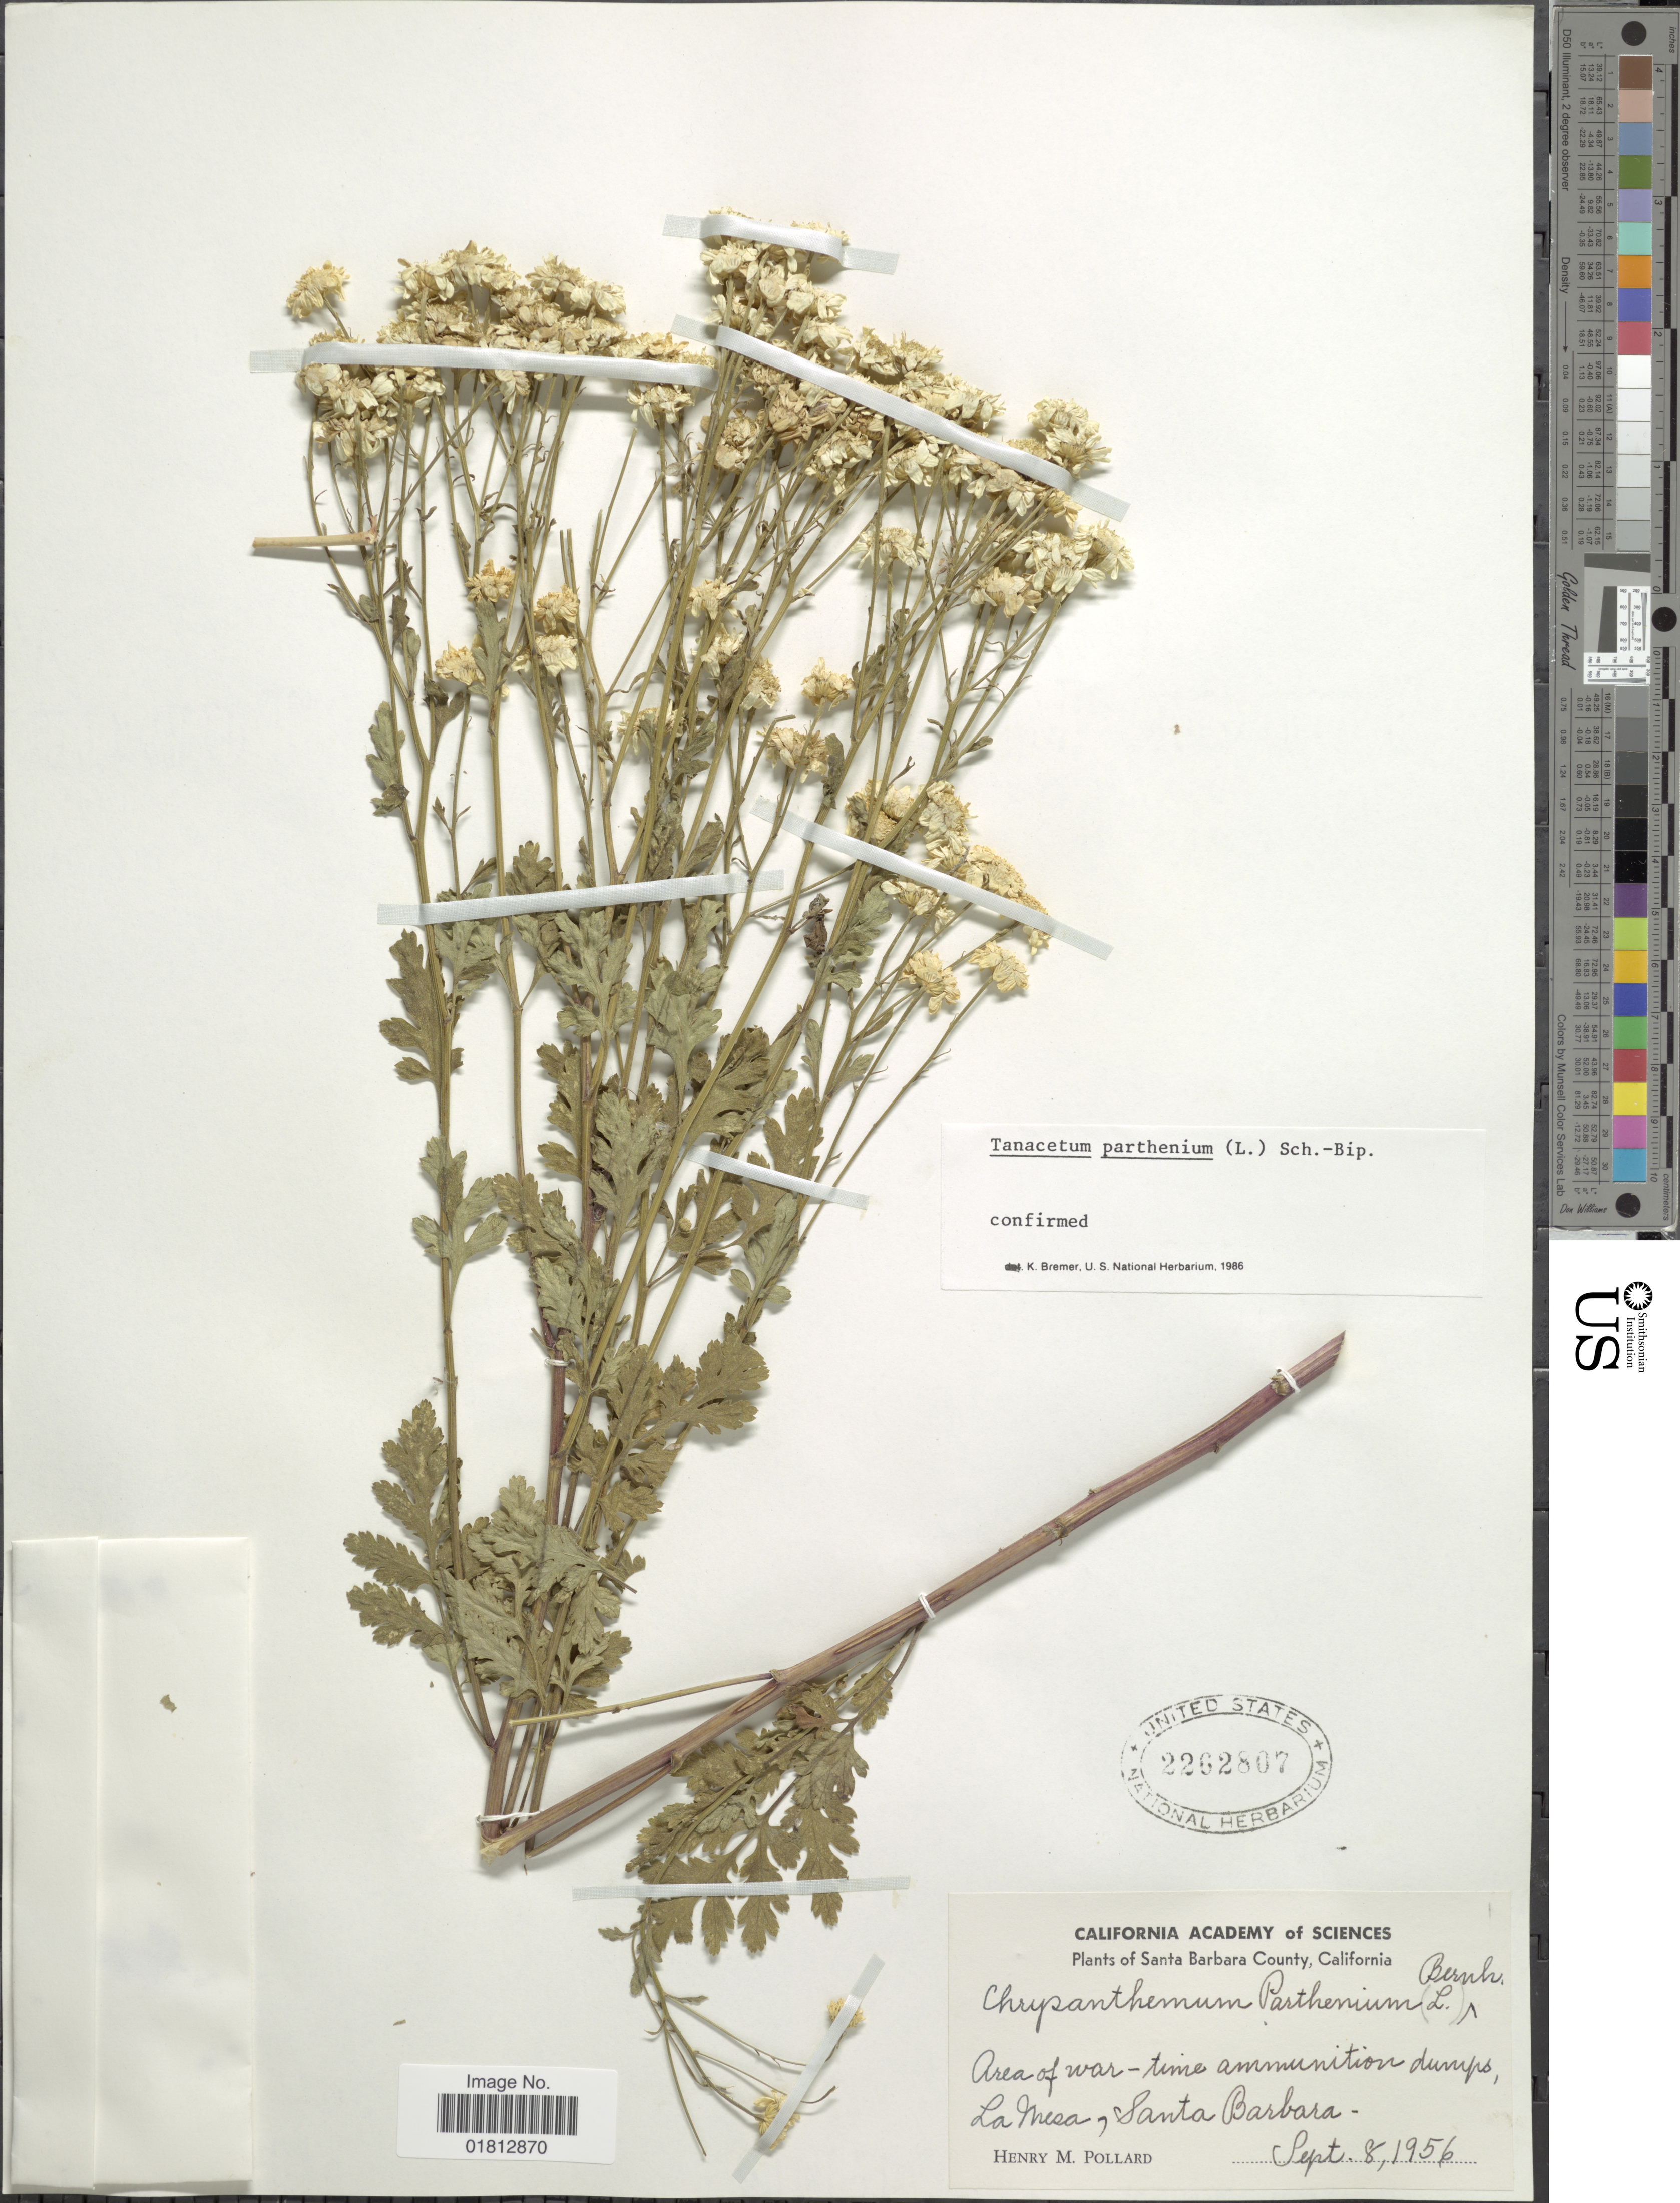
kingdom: Plantae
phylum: Tracheophyta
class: Magnoliopsida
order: Asterales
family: Asteraceae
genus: Tanacetum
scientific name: Tanacetum parthenium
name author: (L.) Sch. Bip.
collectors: H. M. Pollard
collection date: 1956-09-08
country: United States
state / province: California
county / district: Santa Barbara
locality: Santa Barbara County, La Mesa, Santa Barbara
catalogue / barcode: US 2262807